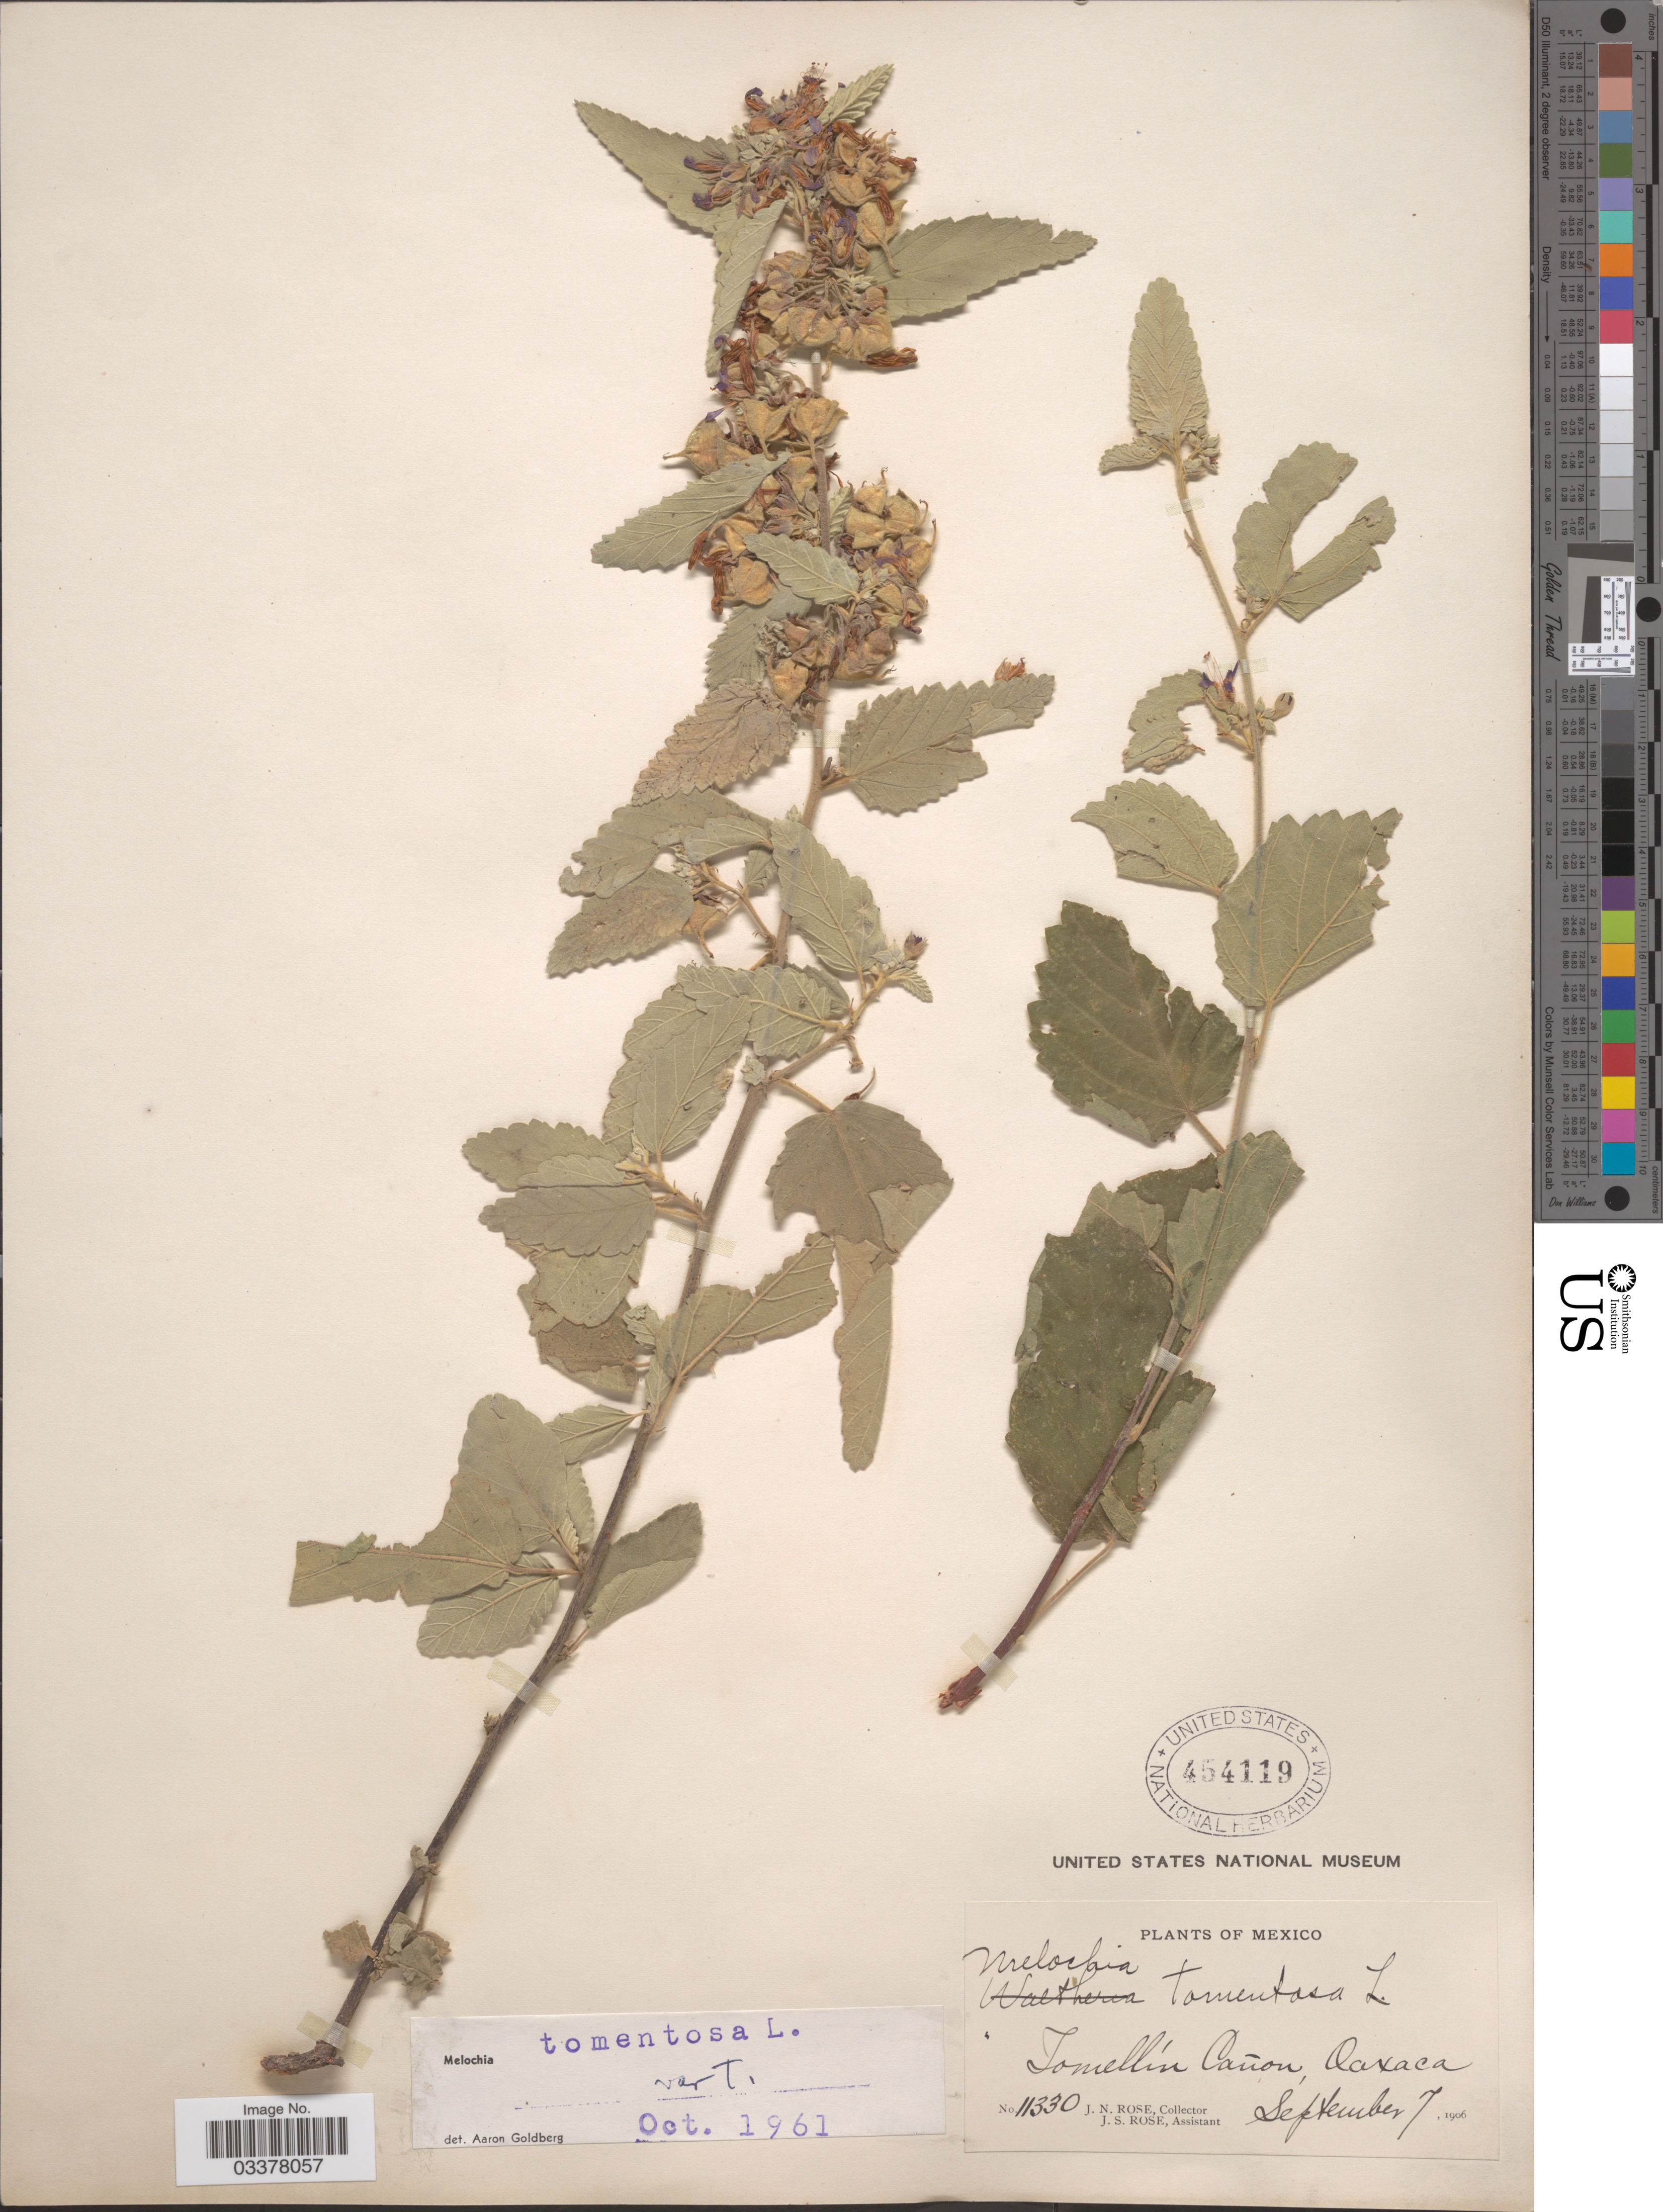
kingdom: Plantae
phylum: Tracheophyta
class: Magnoliopsida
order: Malvales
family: Malvaceae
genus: Melochia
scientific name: Melochia tomentosa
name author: L.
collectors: J. N. Rose & J. S. Rose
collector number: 11330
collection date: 1906-09-07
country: Mexico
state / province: Oaxaca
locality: Tomellín Cañon.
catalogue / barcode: US 454119